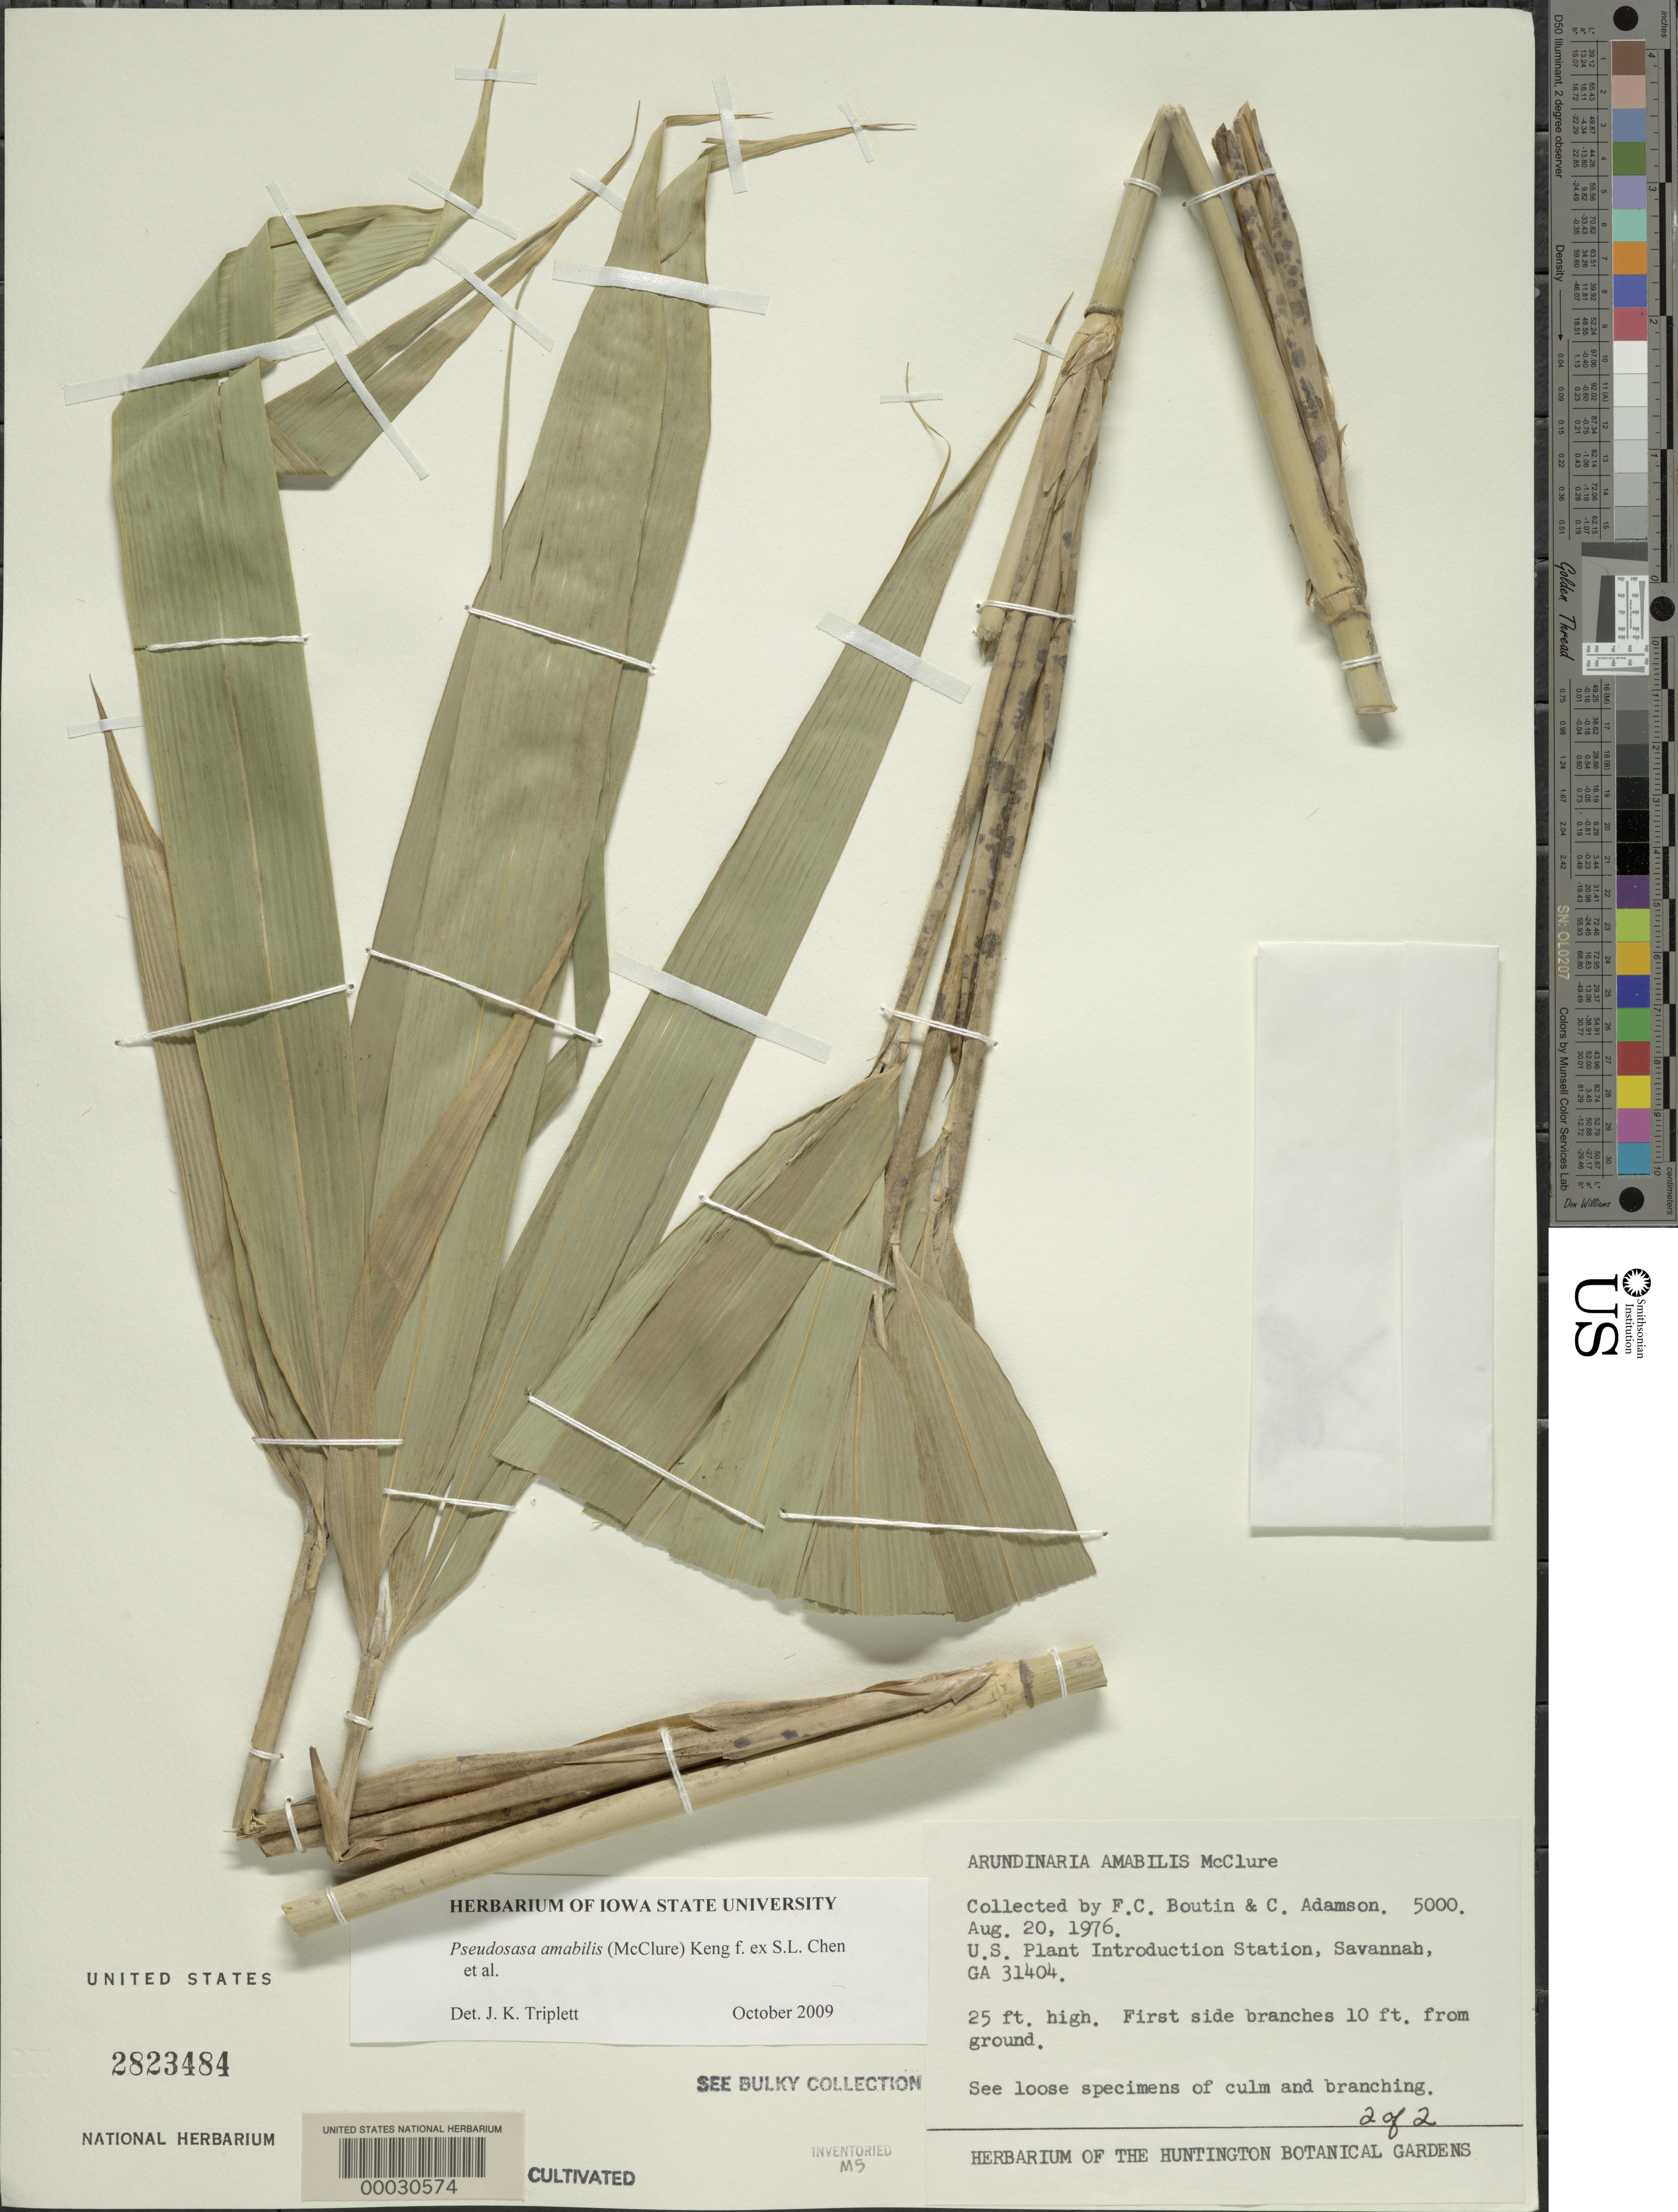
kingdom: Plantae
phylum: Tracheophyta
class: Liliopsida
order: Poales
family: Poaceae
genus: Pseudosasa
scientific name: Pseudosasa amabilis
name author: (McClure) Keng f.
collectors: F. Boutin & C. Adamson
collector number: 5000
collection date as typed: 20 Aug 1976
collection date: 1976-08-20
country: United States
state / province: Georgia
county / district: Chatham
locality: Savannah, U.S.D.A. Plant Introduction Station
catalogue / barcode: US 2823484